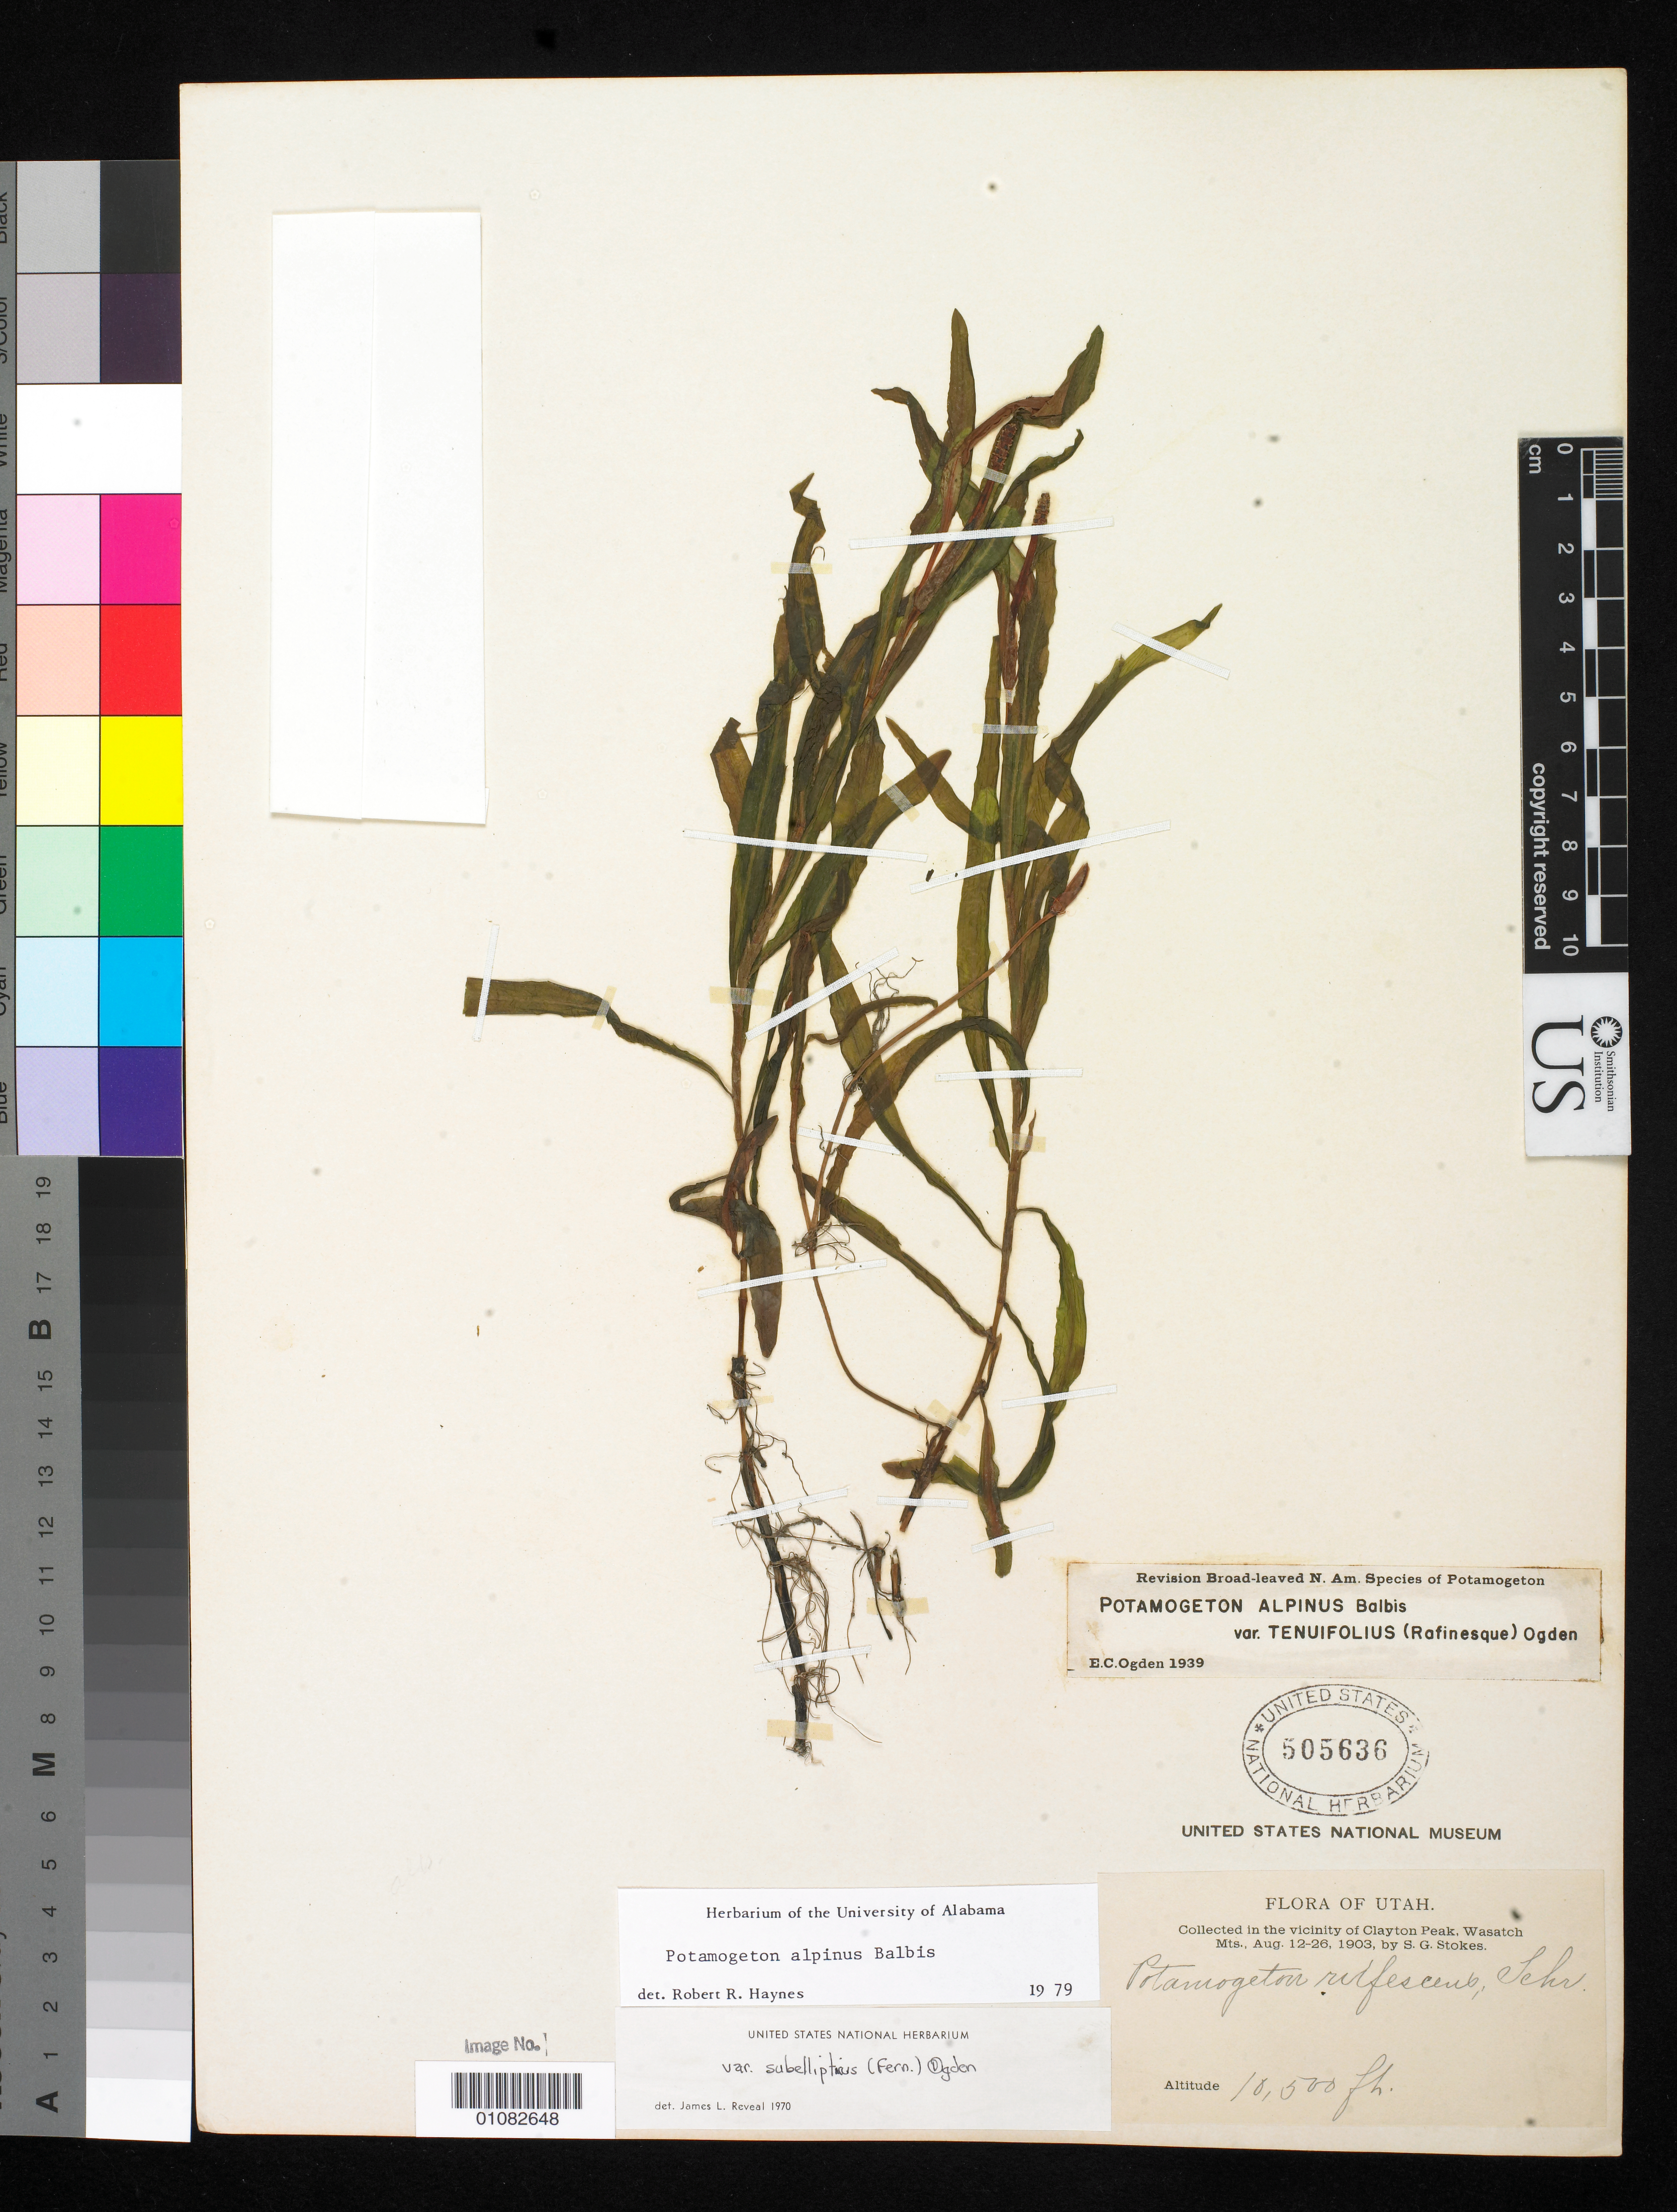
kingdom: Plantae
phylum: Tracheophyta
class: Liliopsida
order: Alismatales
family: Potamogetonaceae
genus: Potamogeton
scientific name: Potamogeton alpinus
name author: Balb.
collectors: S. G. Stokes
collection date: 1903-08-12/1903-08-26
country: United States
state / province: Utah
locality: vicinity of Clayton Peak, Wasatch Mountains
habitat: Mountainous.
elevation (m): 3200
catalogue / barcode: US 505636